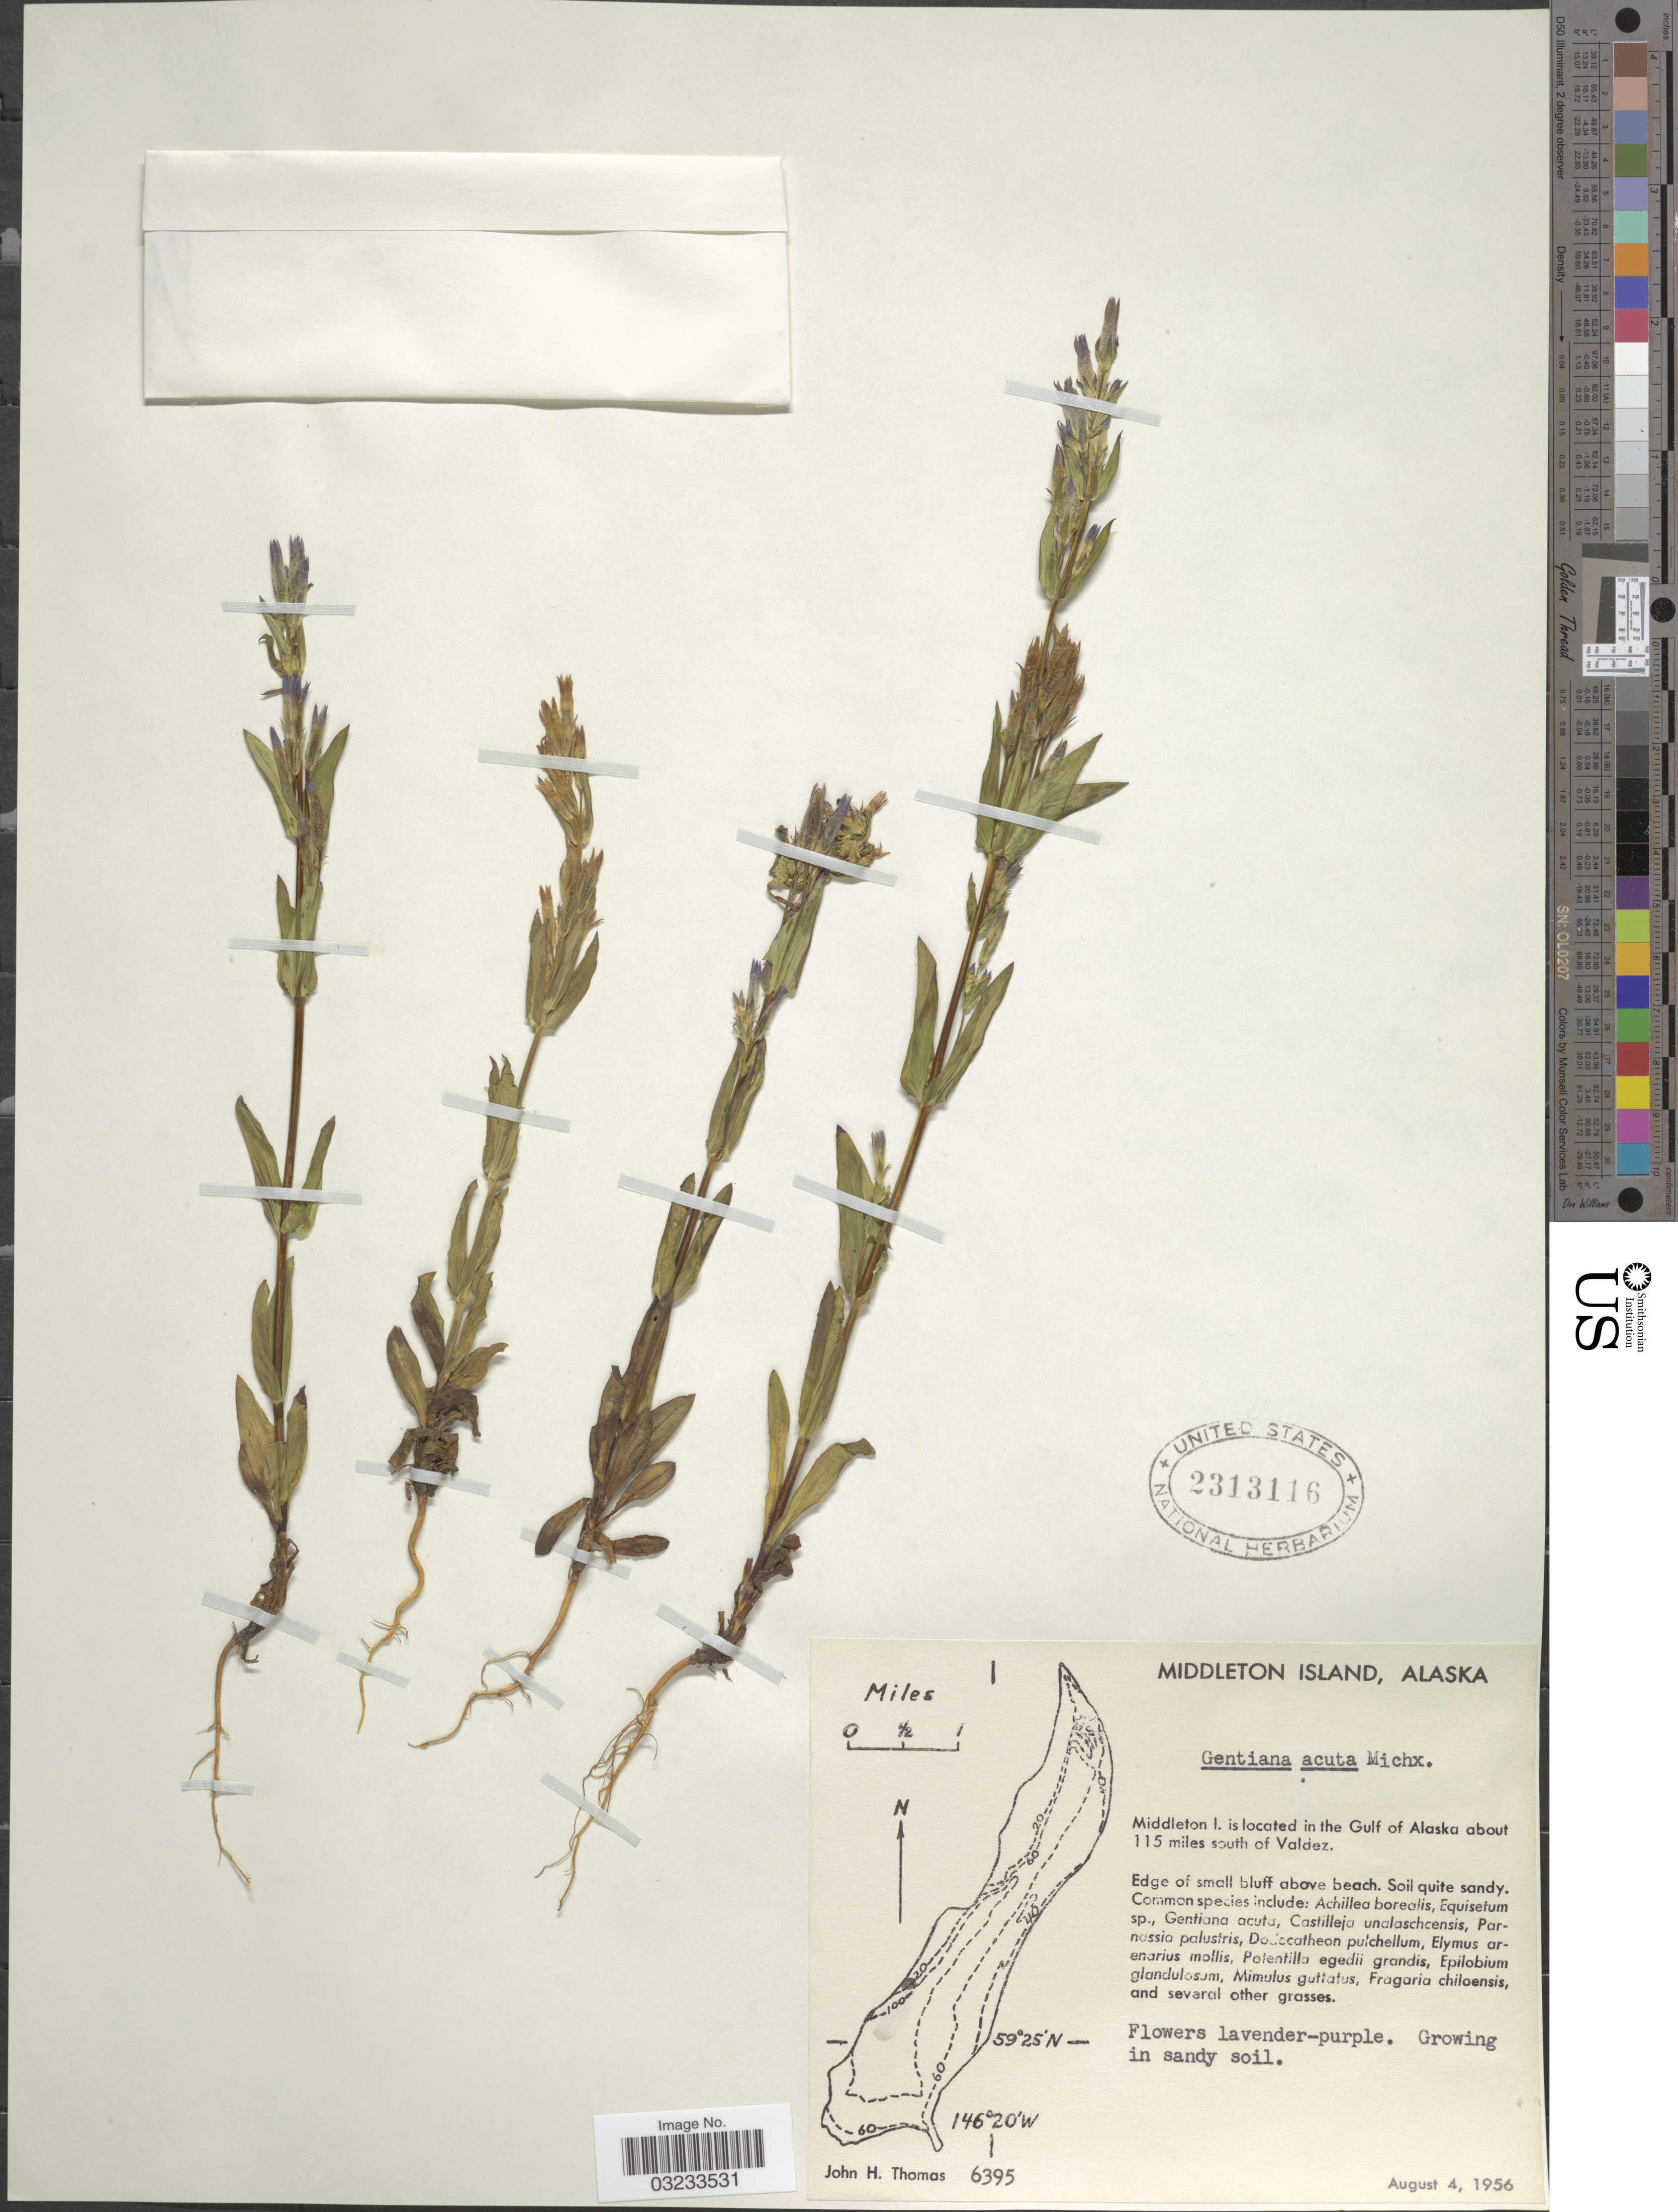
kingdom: Plantae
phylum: Tracheophyta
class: Magnoliopsida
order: Gentianales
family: Gentianaceae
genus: Gentiana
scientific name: Gentiana acuta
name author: Michx.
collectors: J. H. Thomas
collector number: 6395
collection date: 1956-08-04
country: United States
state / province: Alaska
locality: Middleton Island. In the Gulf of Alaska about 115 miles south of Valdez.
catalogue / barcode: US 2313116